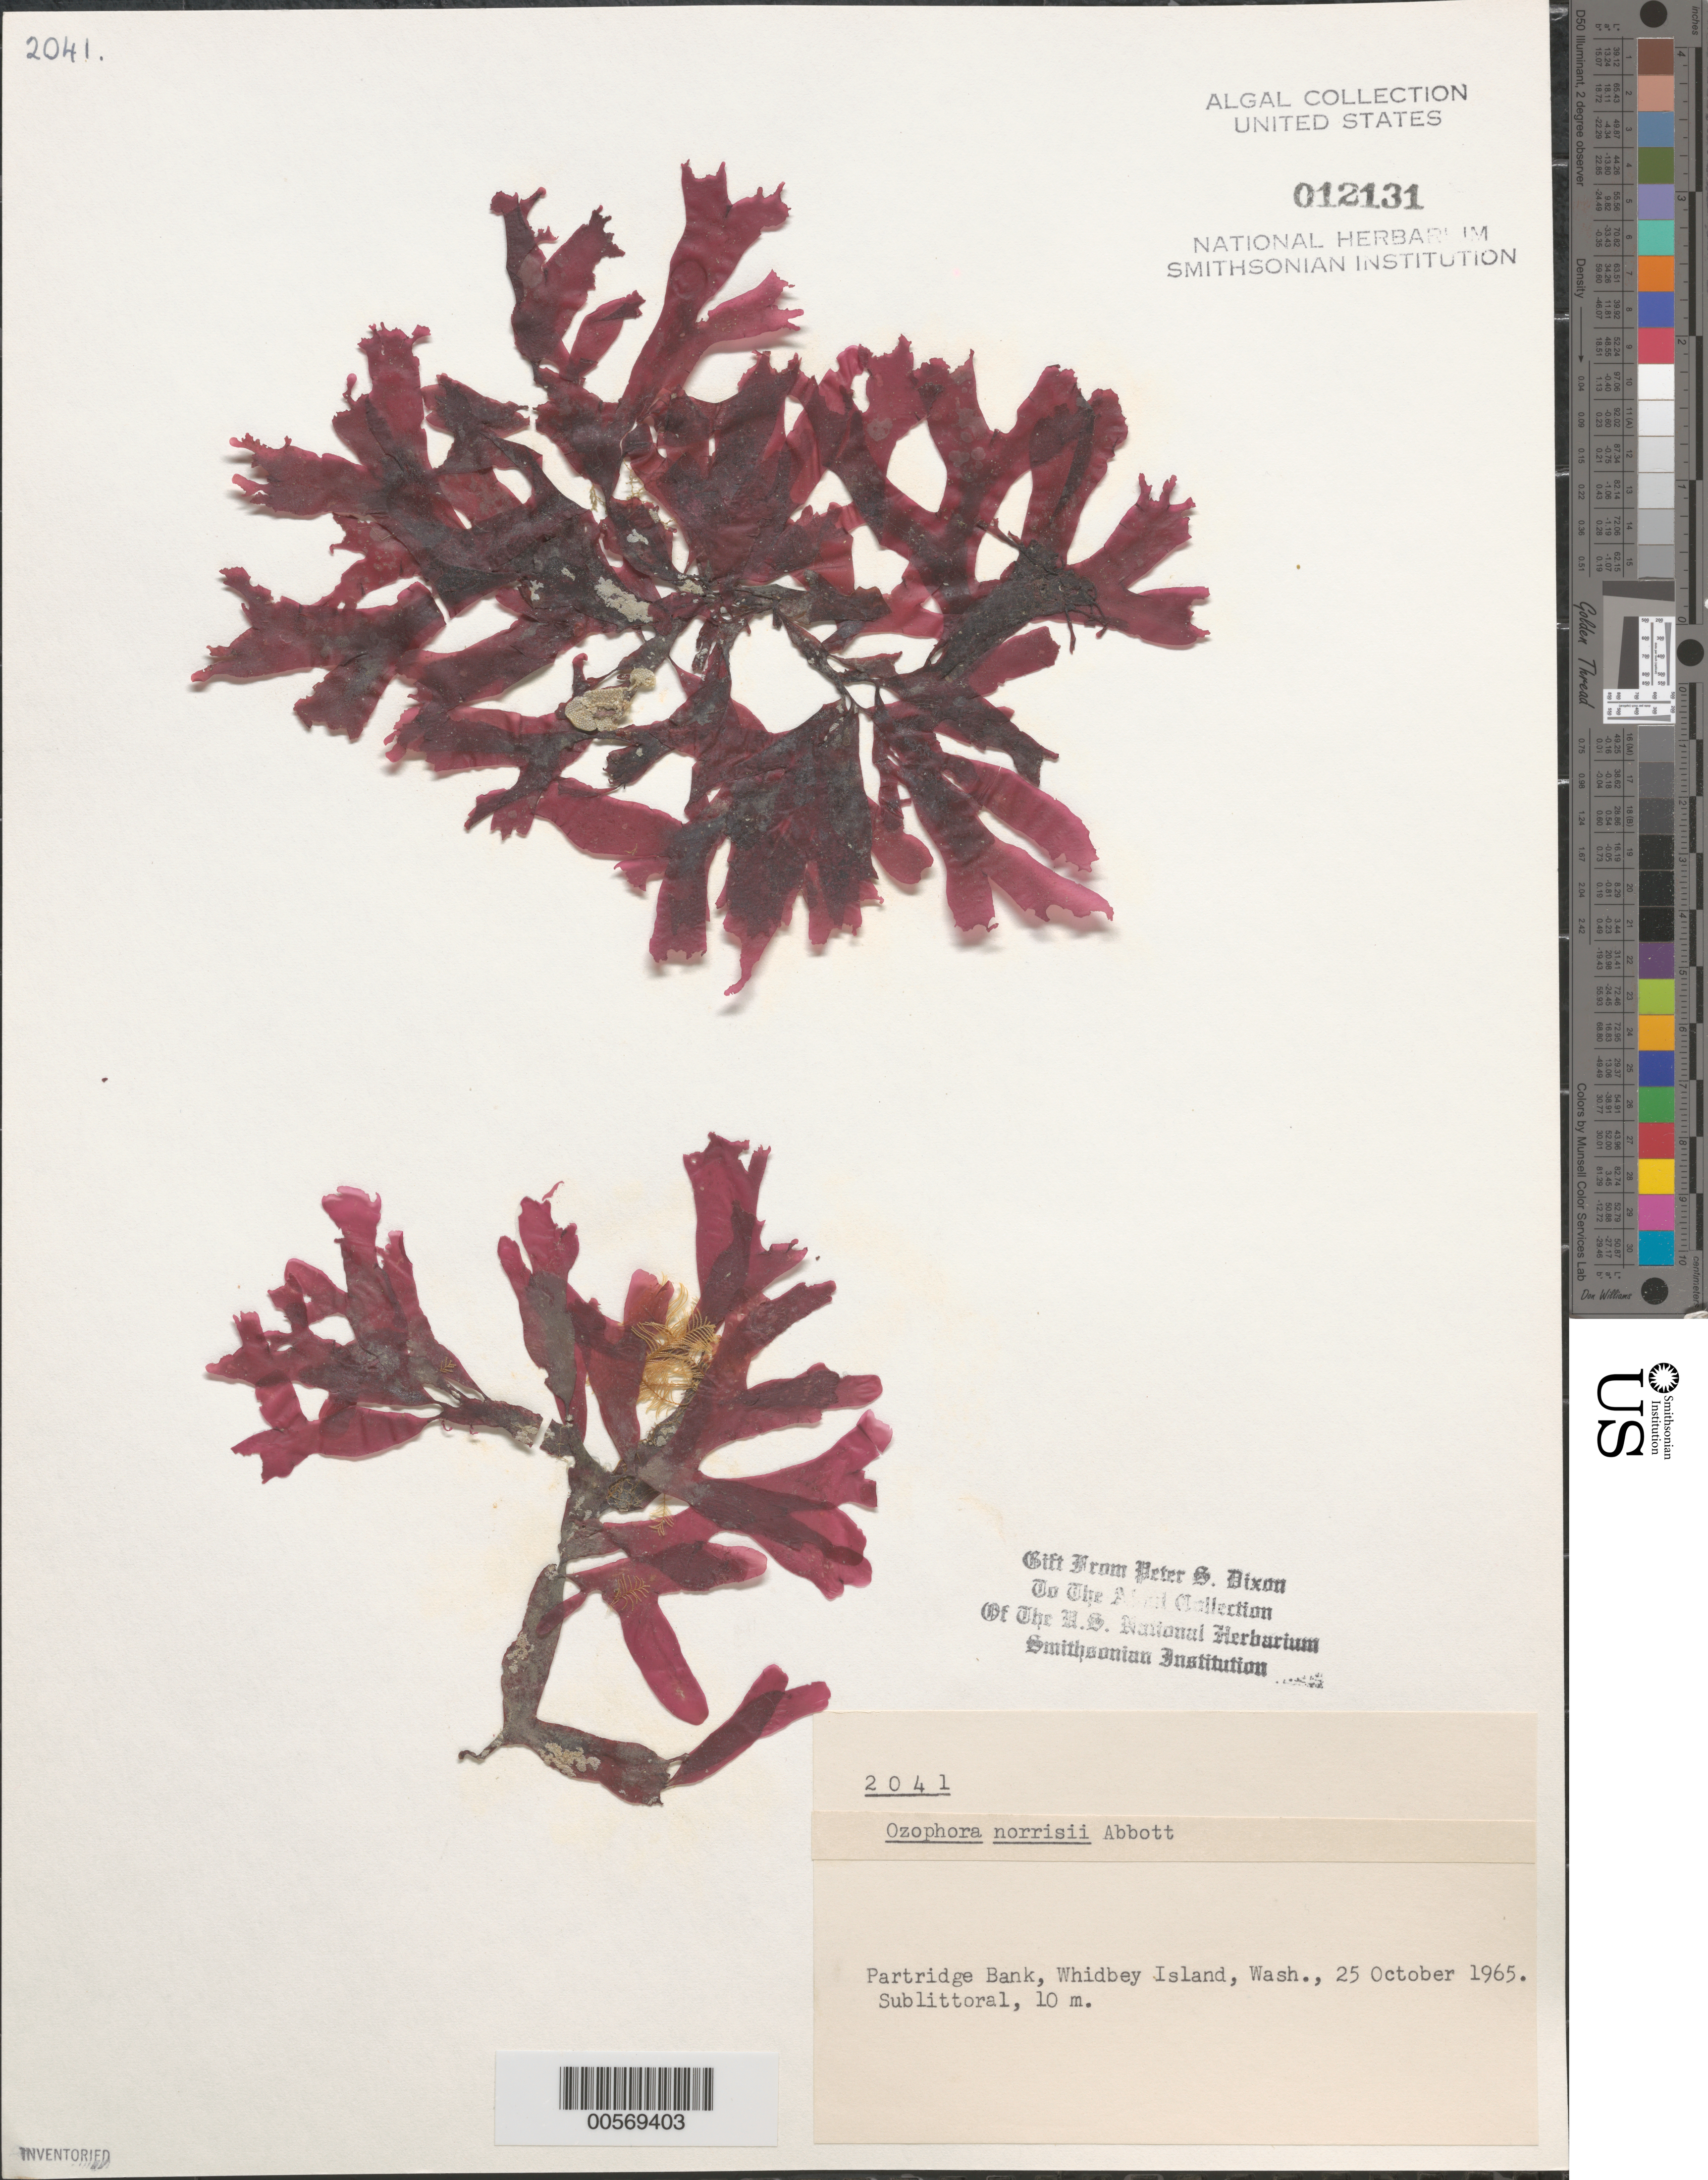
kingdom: Plantae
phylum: Rhodophyta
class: Florideophyceae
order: Gigartinales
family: Phyllophoraceae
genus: Ozophora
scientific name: Ozophora norrisii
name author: I.A. Abbott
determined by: Dixon, P. S.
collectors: P. S. Dixon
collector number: PSD 2041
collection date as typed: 25 Oct 1965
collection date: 1965-10-25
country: United States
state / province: Washington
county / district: Island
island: Whidbey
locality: Partridge Bank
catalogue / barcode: US 12131